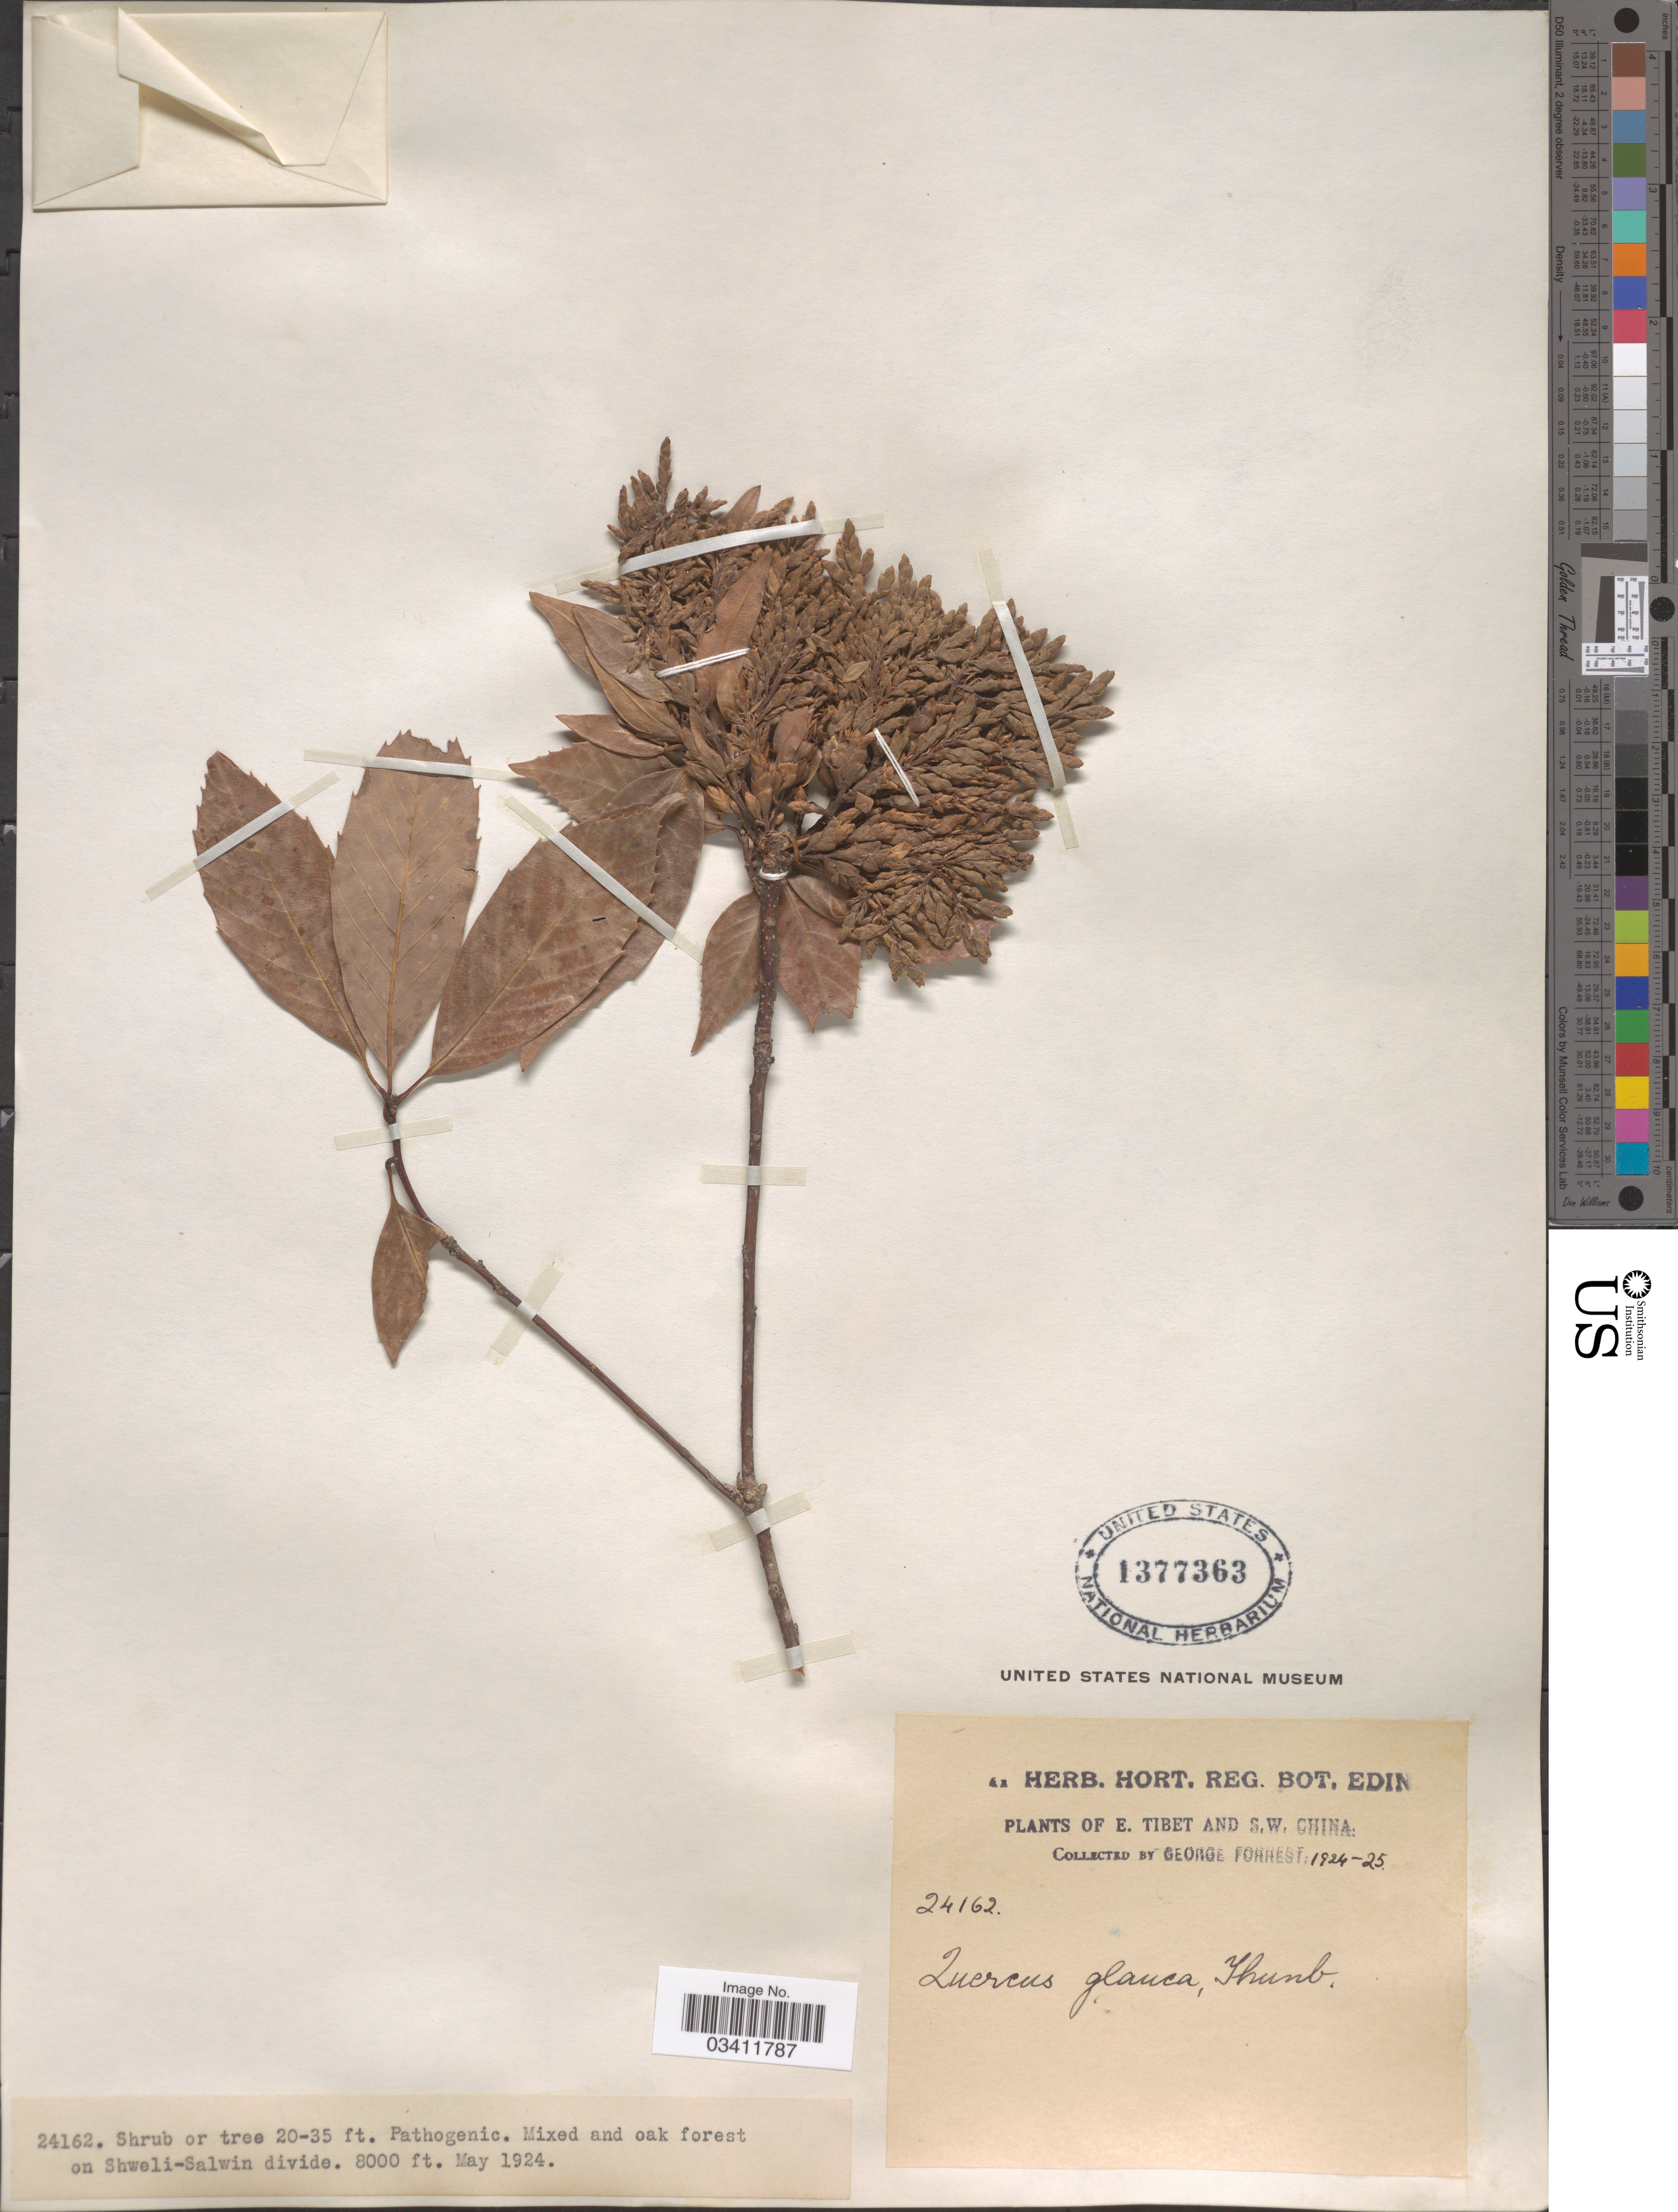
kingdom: Plantae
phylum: Tracheophyta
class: Magnoliopsida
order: Fagales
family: Fagaceae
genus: Quercus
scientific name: Quercus glauca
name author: Thunb.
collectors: G. Forrest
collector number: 24162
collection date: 1924-05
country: China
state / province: Xizang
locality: E. Tibet and S.W. China. On Shweli-Salwin divide.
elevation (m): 2438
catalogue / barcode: US 1377363